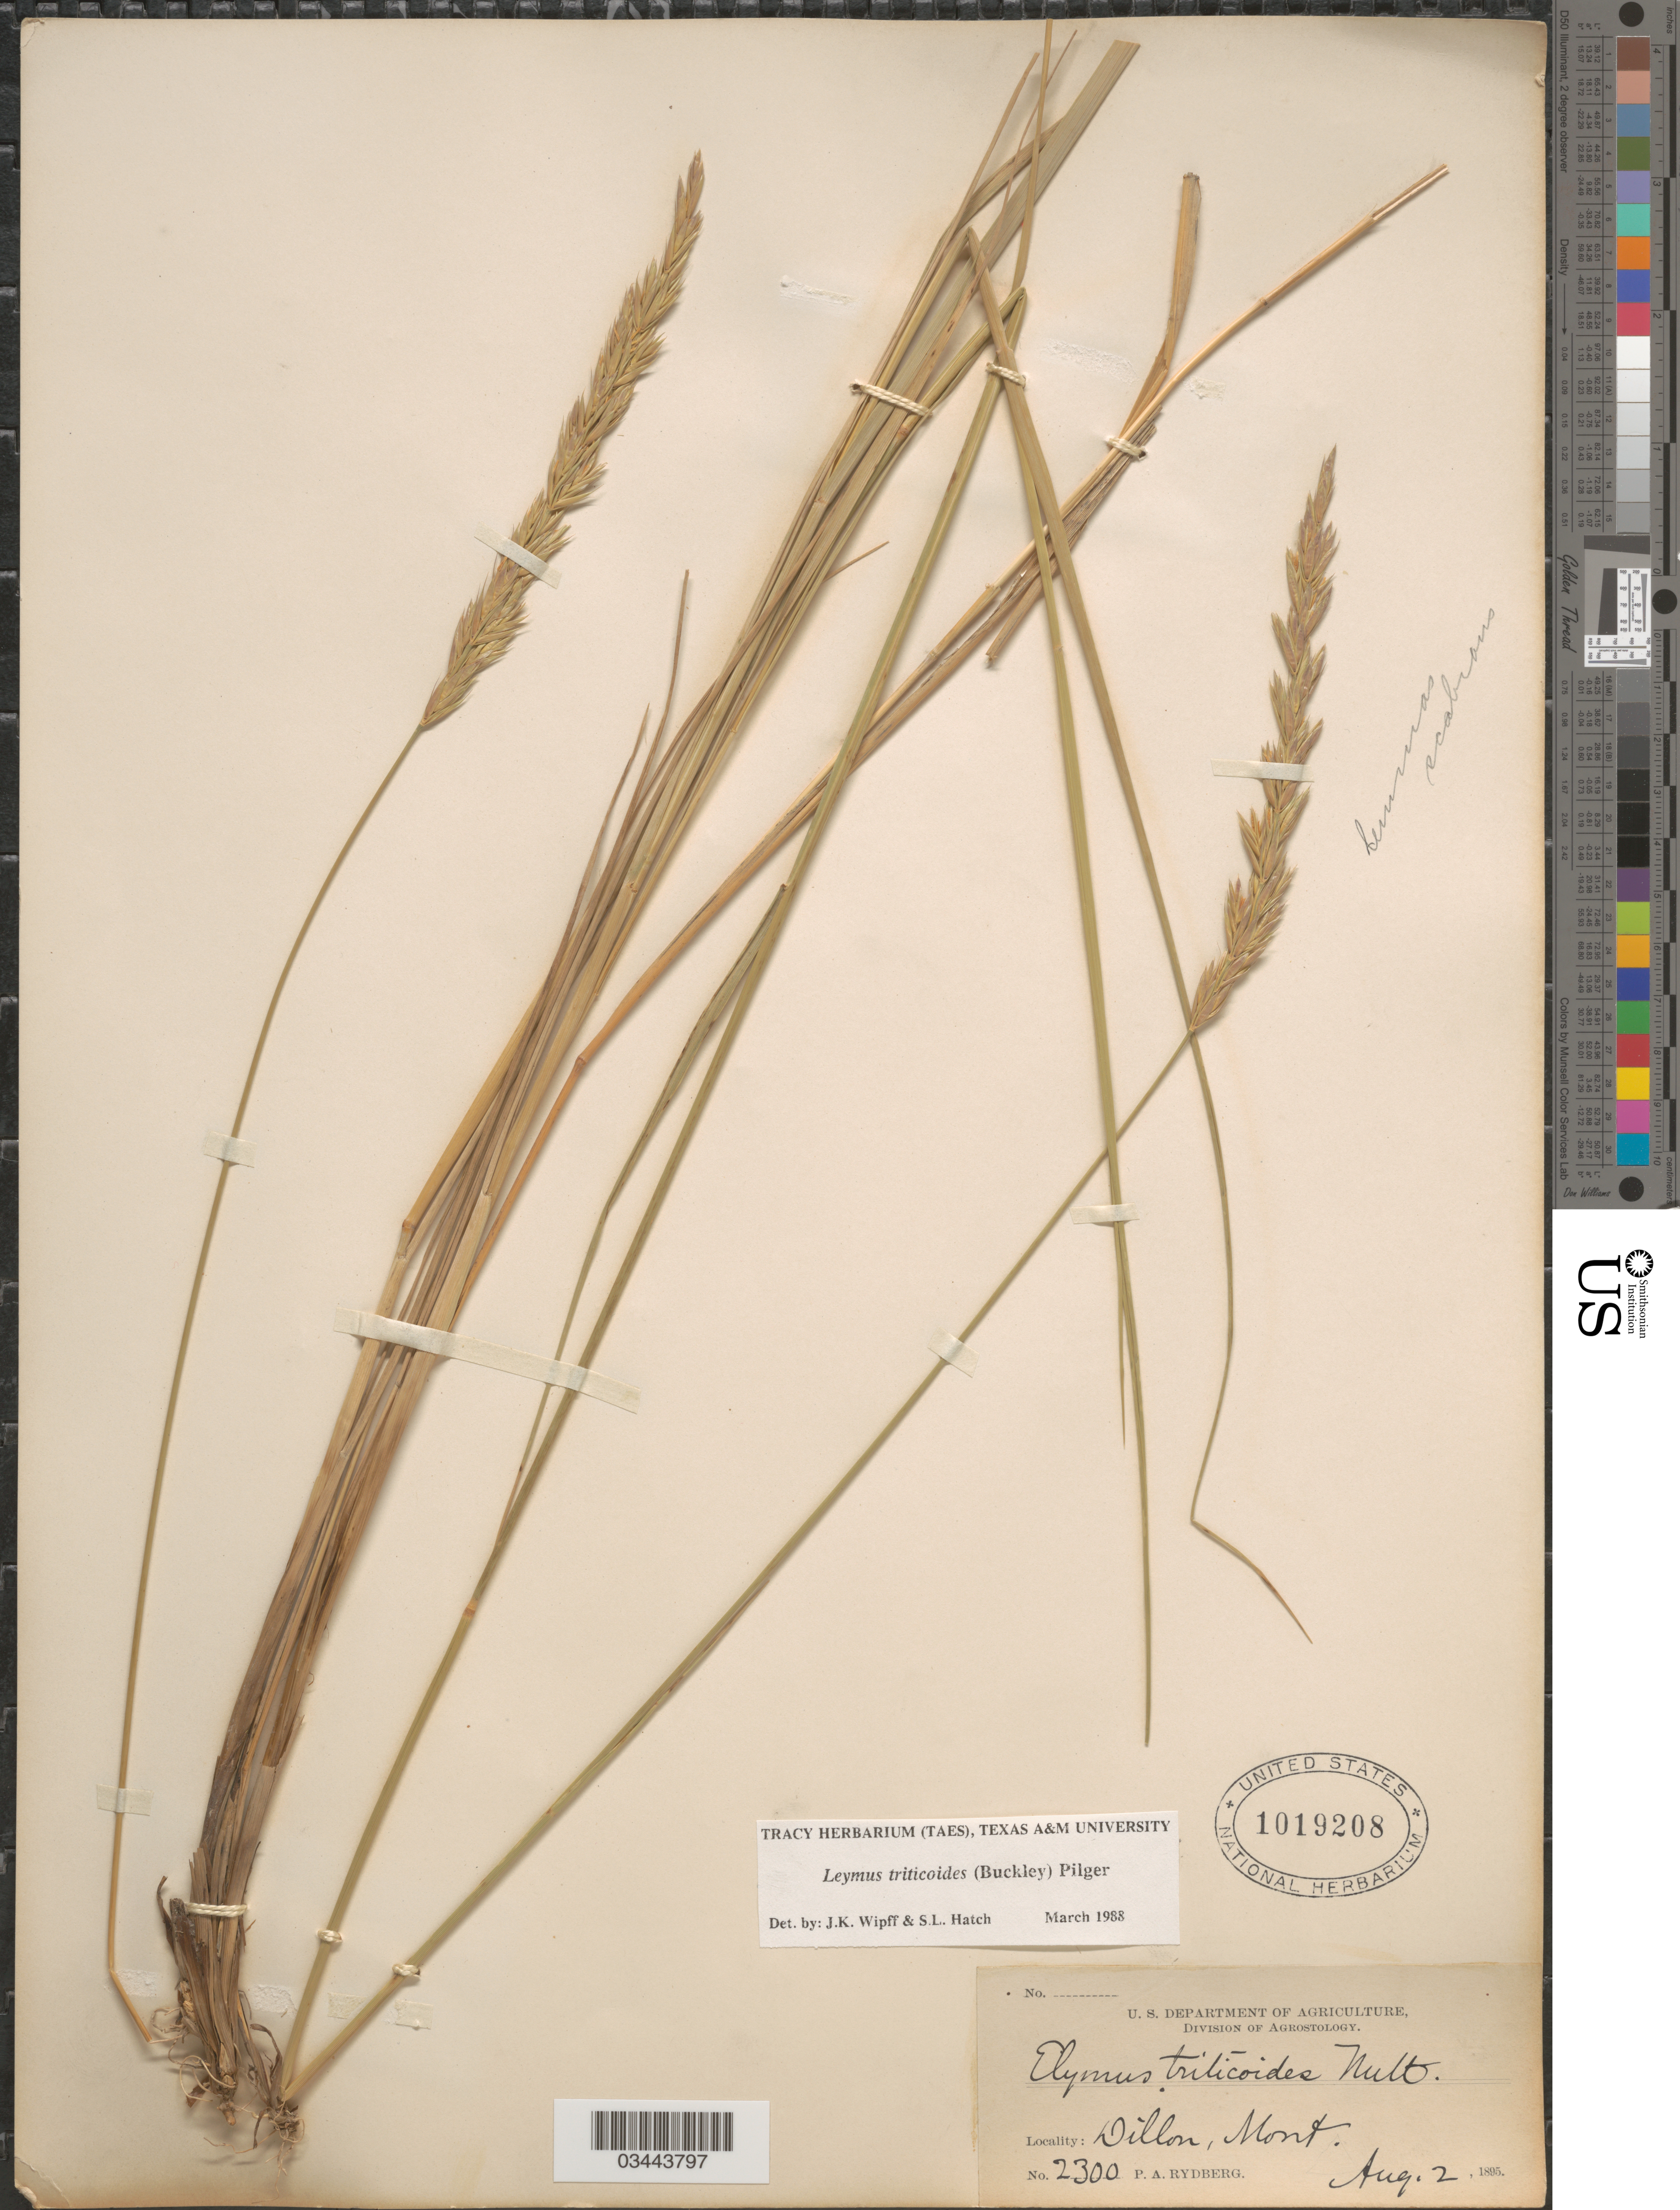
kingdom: Plantae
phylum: Tracheophyta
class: Liliopsida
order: Poales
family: Poaceae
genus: Leymus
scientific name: Leymus triticoides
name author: (Buckley) Pilg.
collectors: P. A. Rydberg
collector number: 2300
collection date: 1895-08-02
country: United States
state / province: Montana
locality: Dillon.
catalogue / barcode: US 1019208